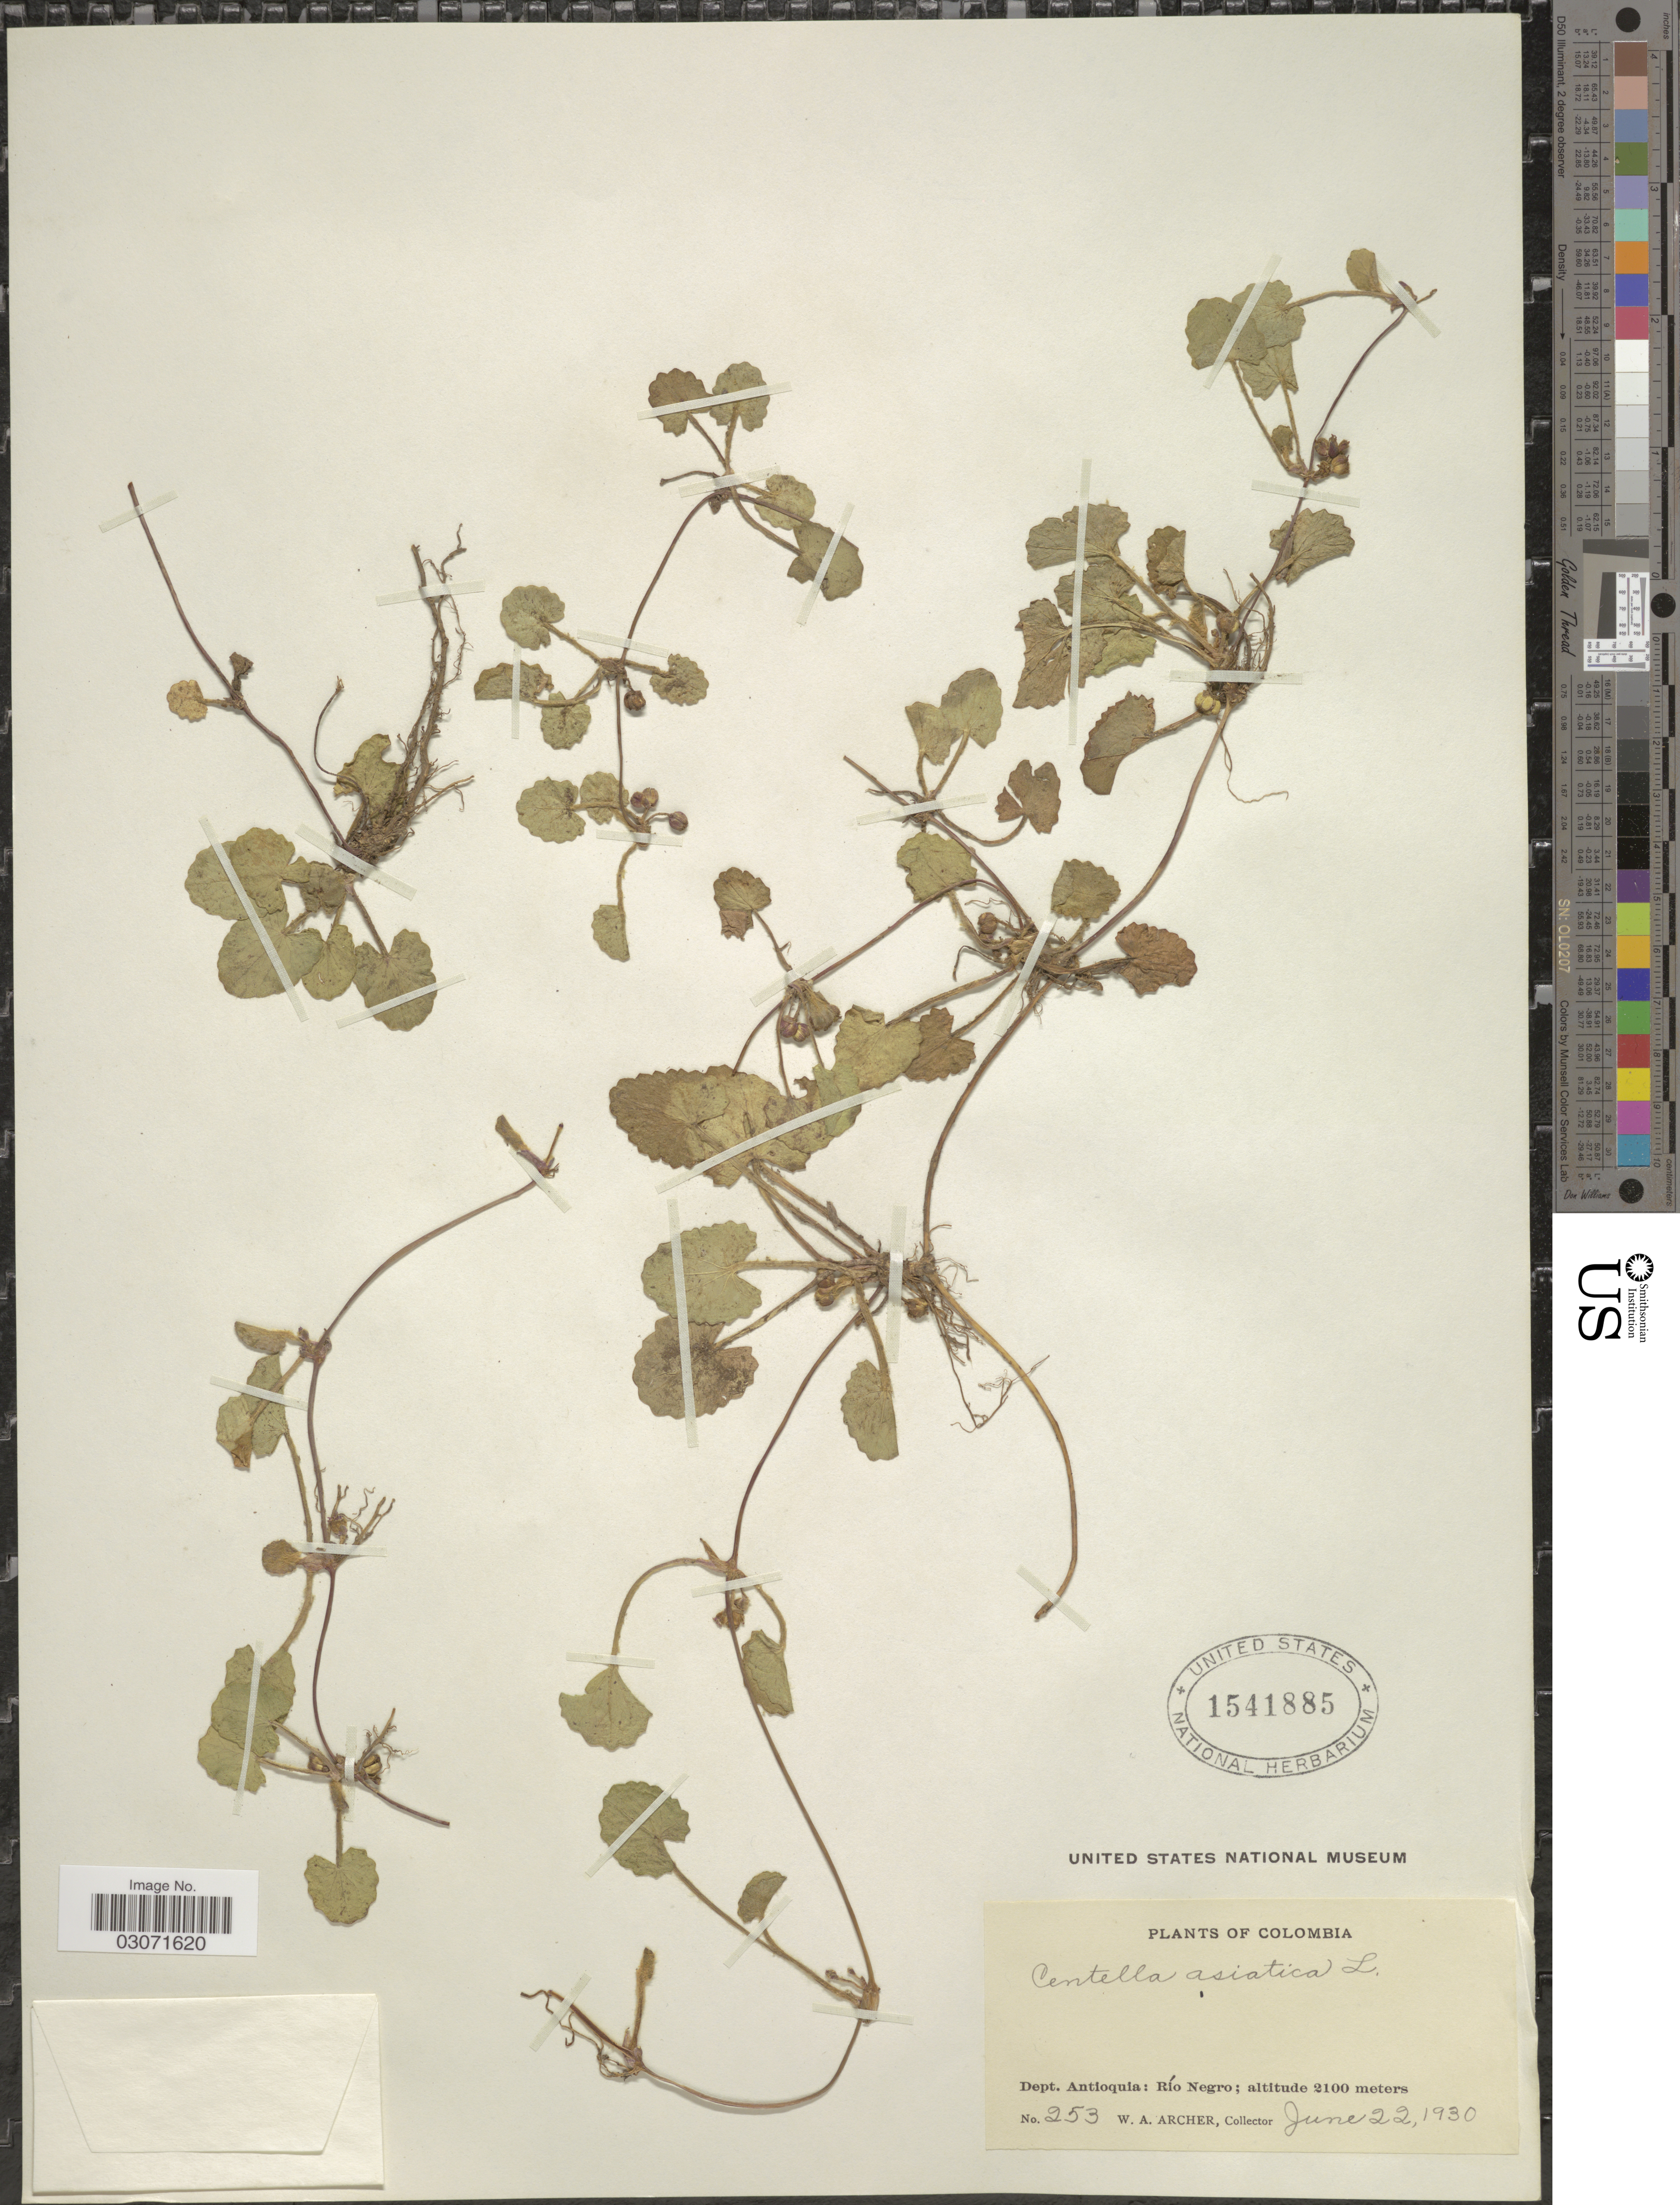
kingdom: Plantae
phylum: Tracheophyta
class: Magnoliopsida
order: Apiales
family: Apiaceae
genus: Centella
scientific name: Centella erecta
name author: (L. f.) Fernald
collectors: W. Archer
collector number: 253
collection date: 1930-06-22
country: Colombia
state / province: Antioquia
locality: Dept. Antioquia: Río Negro.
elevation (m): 2100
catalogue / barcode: US 1541885